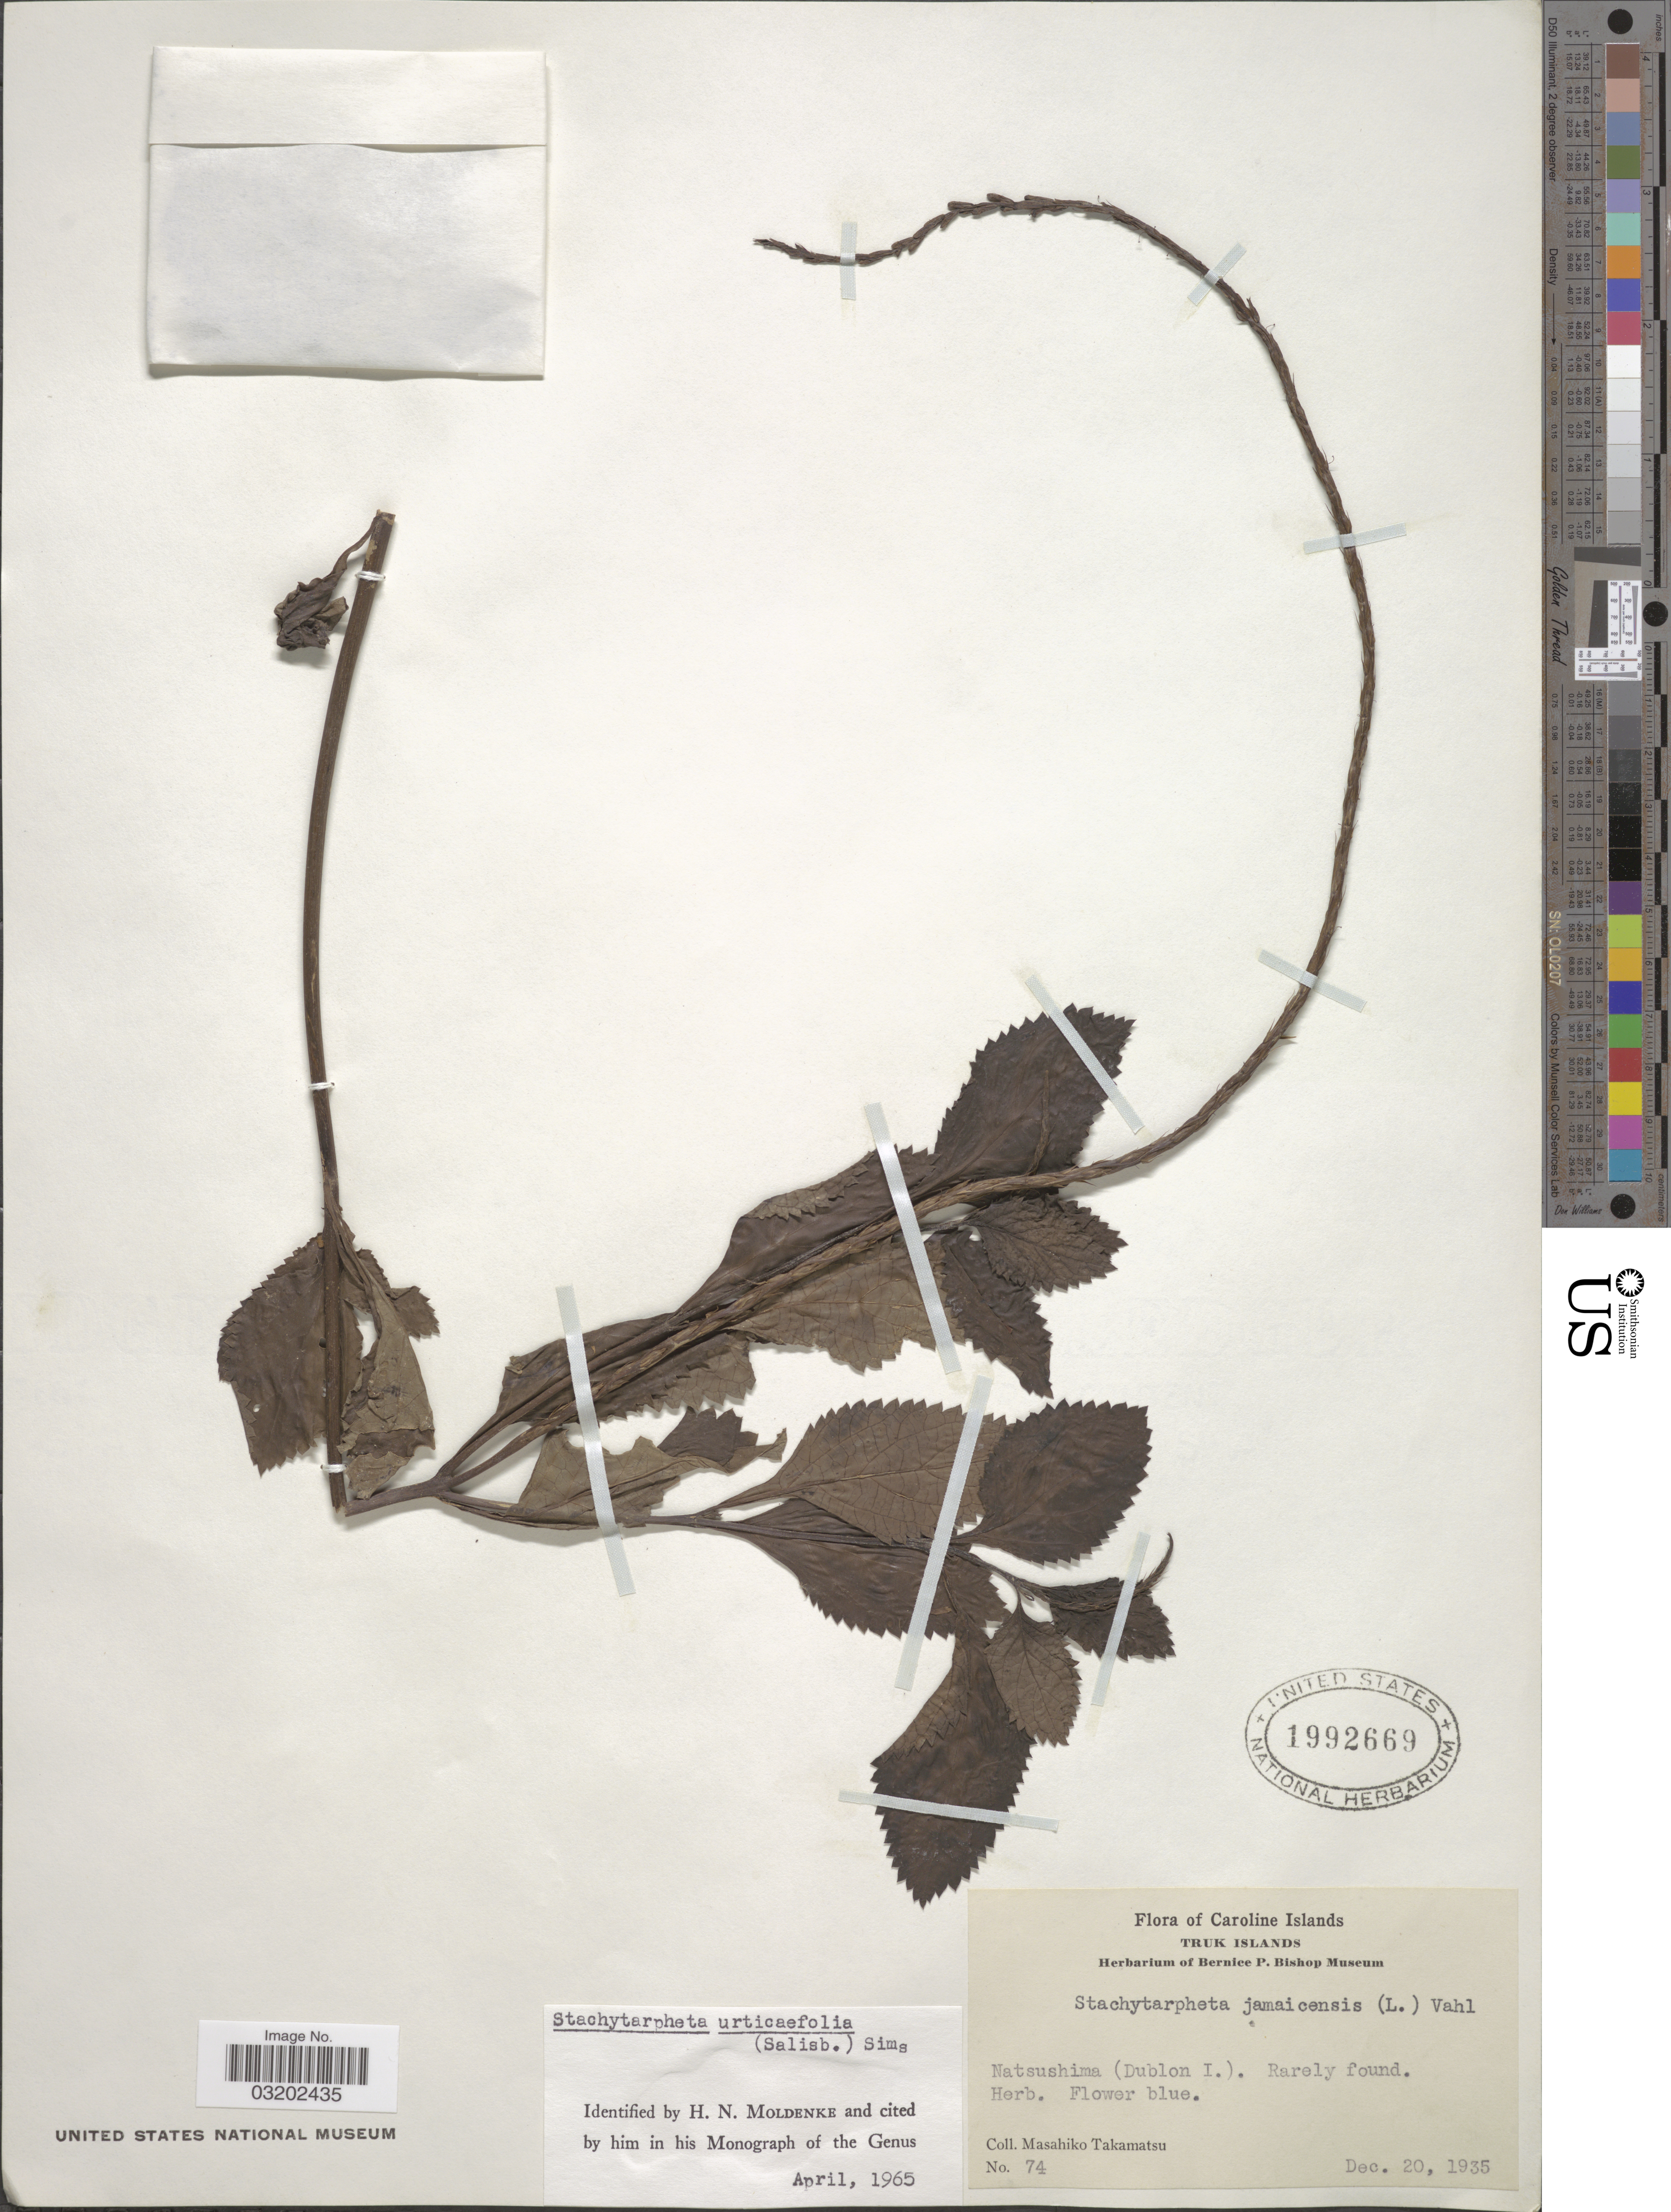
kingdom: Plantae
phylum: Tracheophyta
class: Magnoliopsida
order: Lamiales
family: Verbenaceae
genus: Stachytarpheta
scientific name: Stachytarpheta urticifolia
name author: Sims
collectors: M. Takamatsu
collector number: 74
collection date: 1935-12-20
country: Micronesia, Federated States of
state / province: Truk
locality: Caroline Islands, Truk Islands.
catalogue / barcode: US 1992669